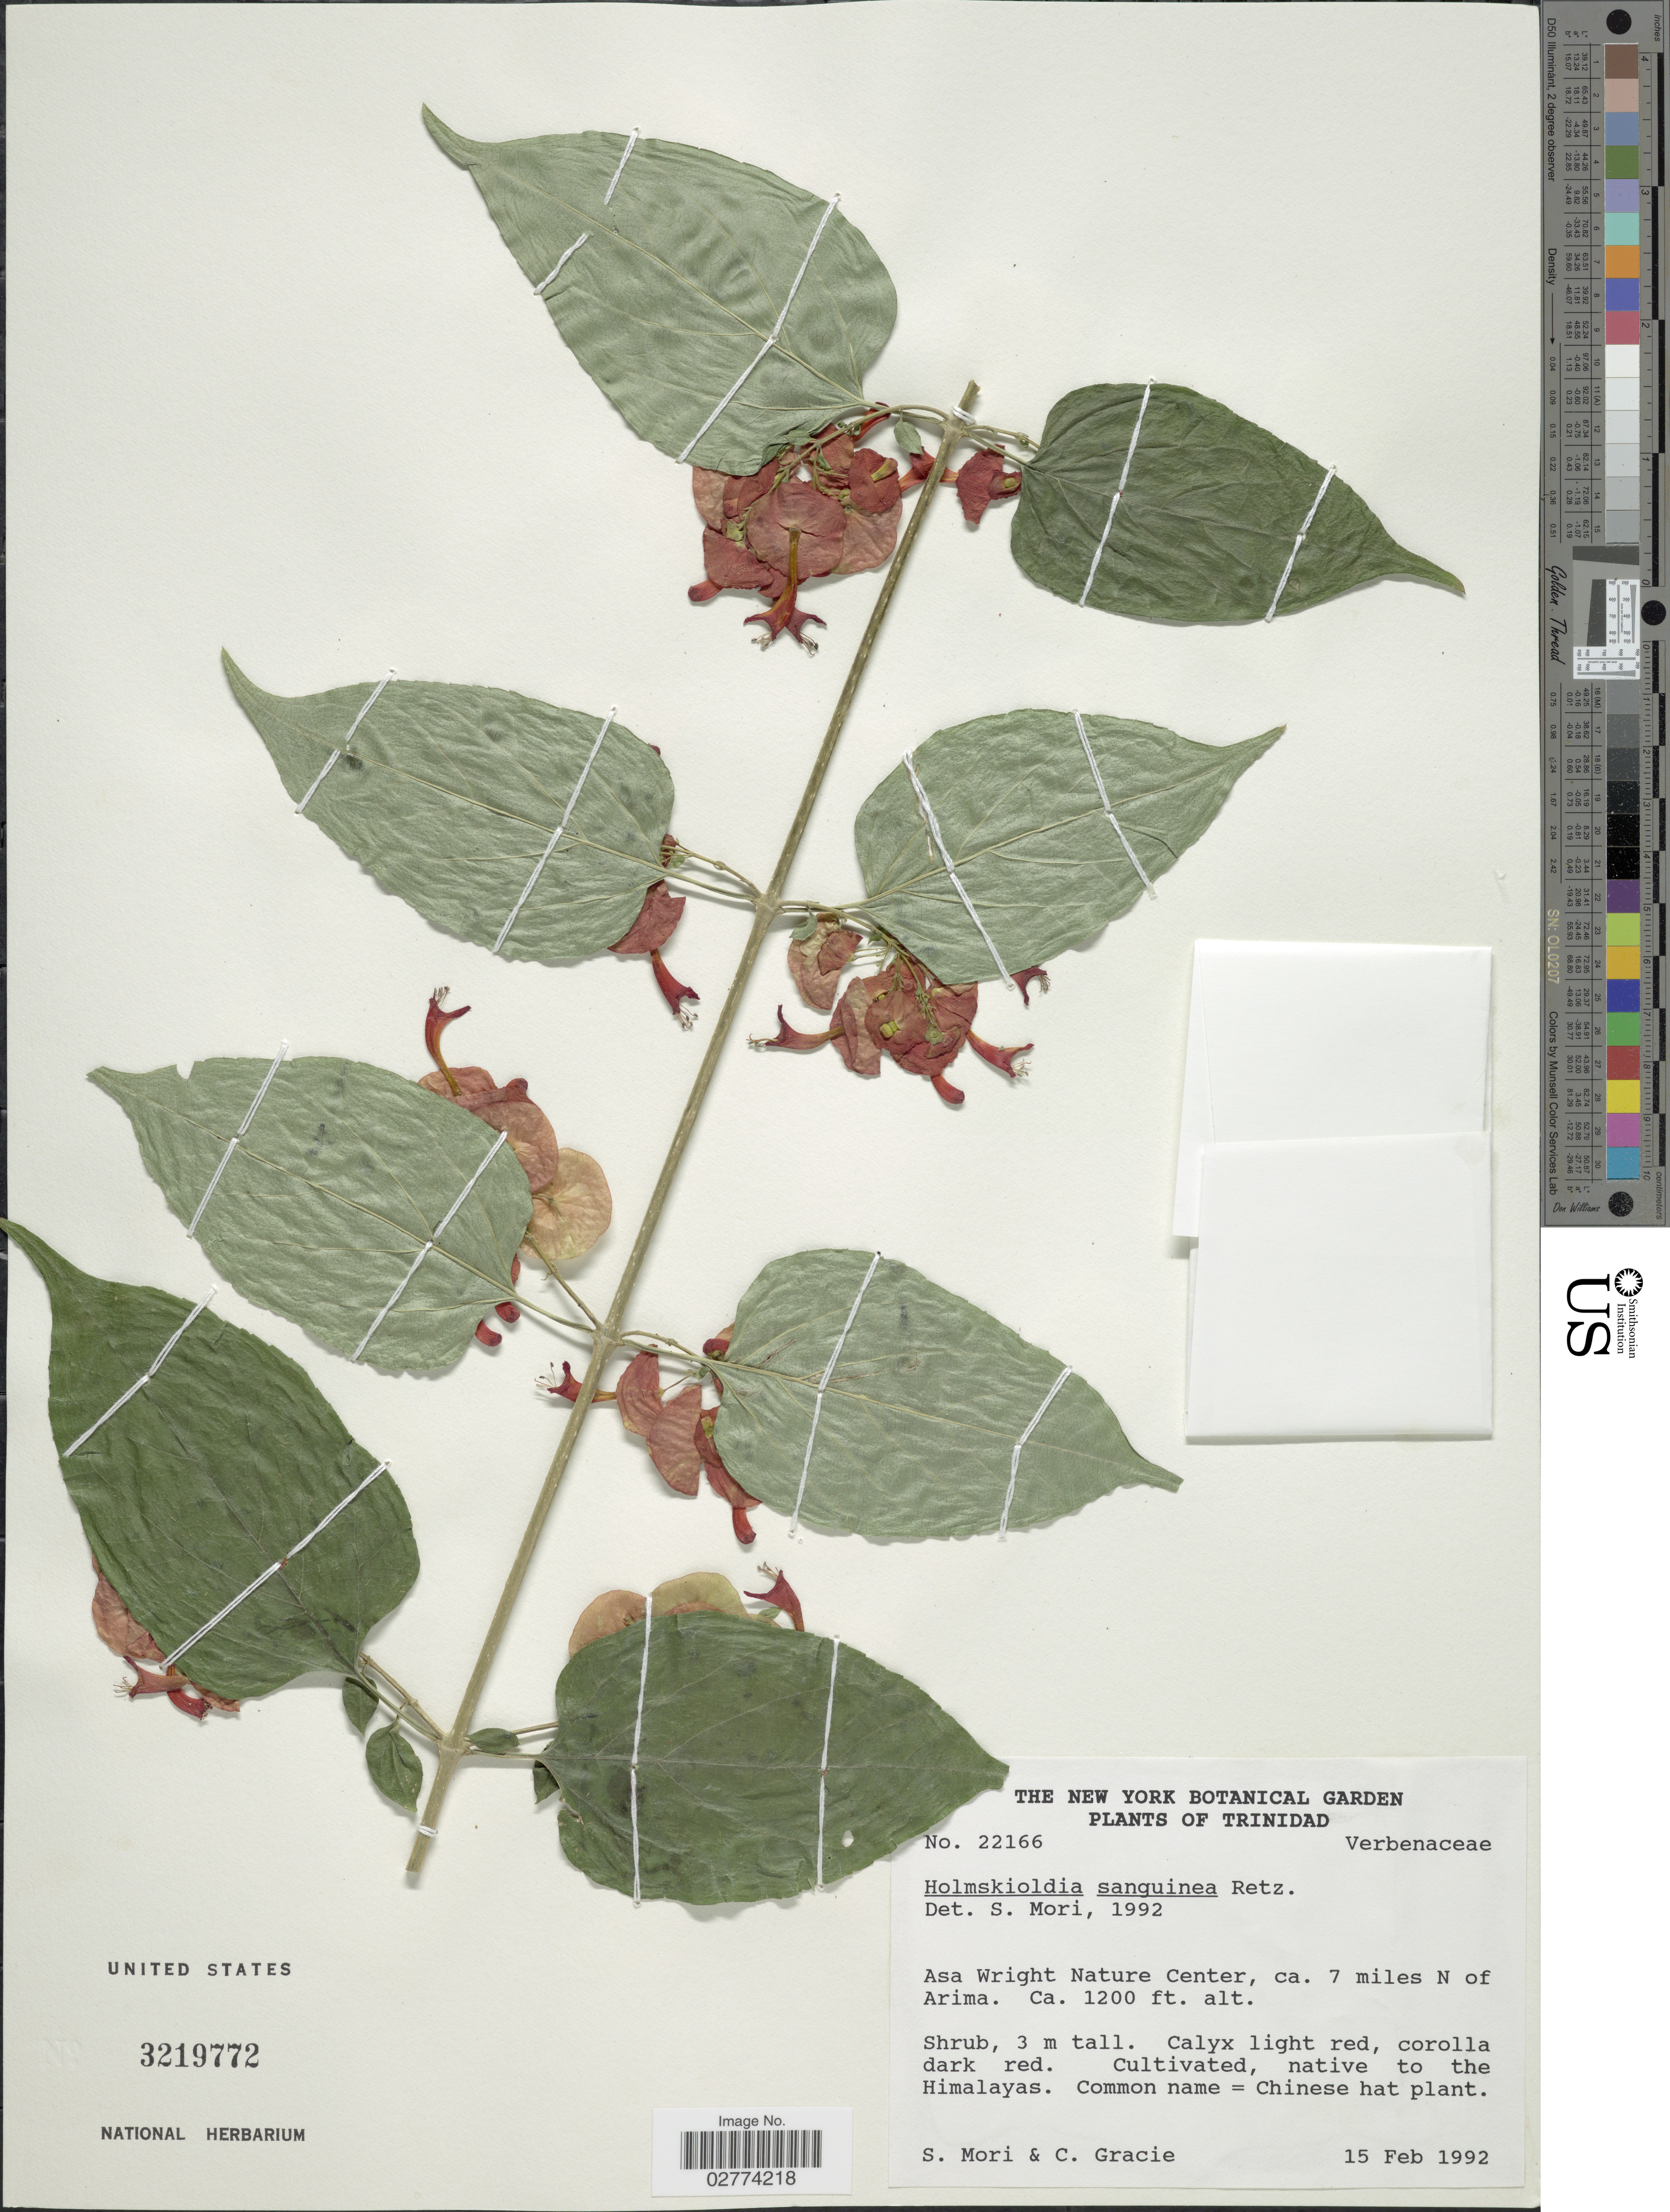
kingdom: Plantae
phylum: Tracheophyta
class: Magnoliopsida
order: Lamiales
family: Lamiaceae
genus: Holmskioldia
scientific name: Holmskioldia sanguinea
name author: Retz.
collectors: S. Mori & C. A. Gracie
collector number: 22166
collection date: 1992-02-15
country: Trinidad and Tobago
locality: Trinidad. Asa Wright Nature Center, ca. 7 miles N of Arima.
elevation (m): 366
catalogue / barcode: US 3219772